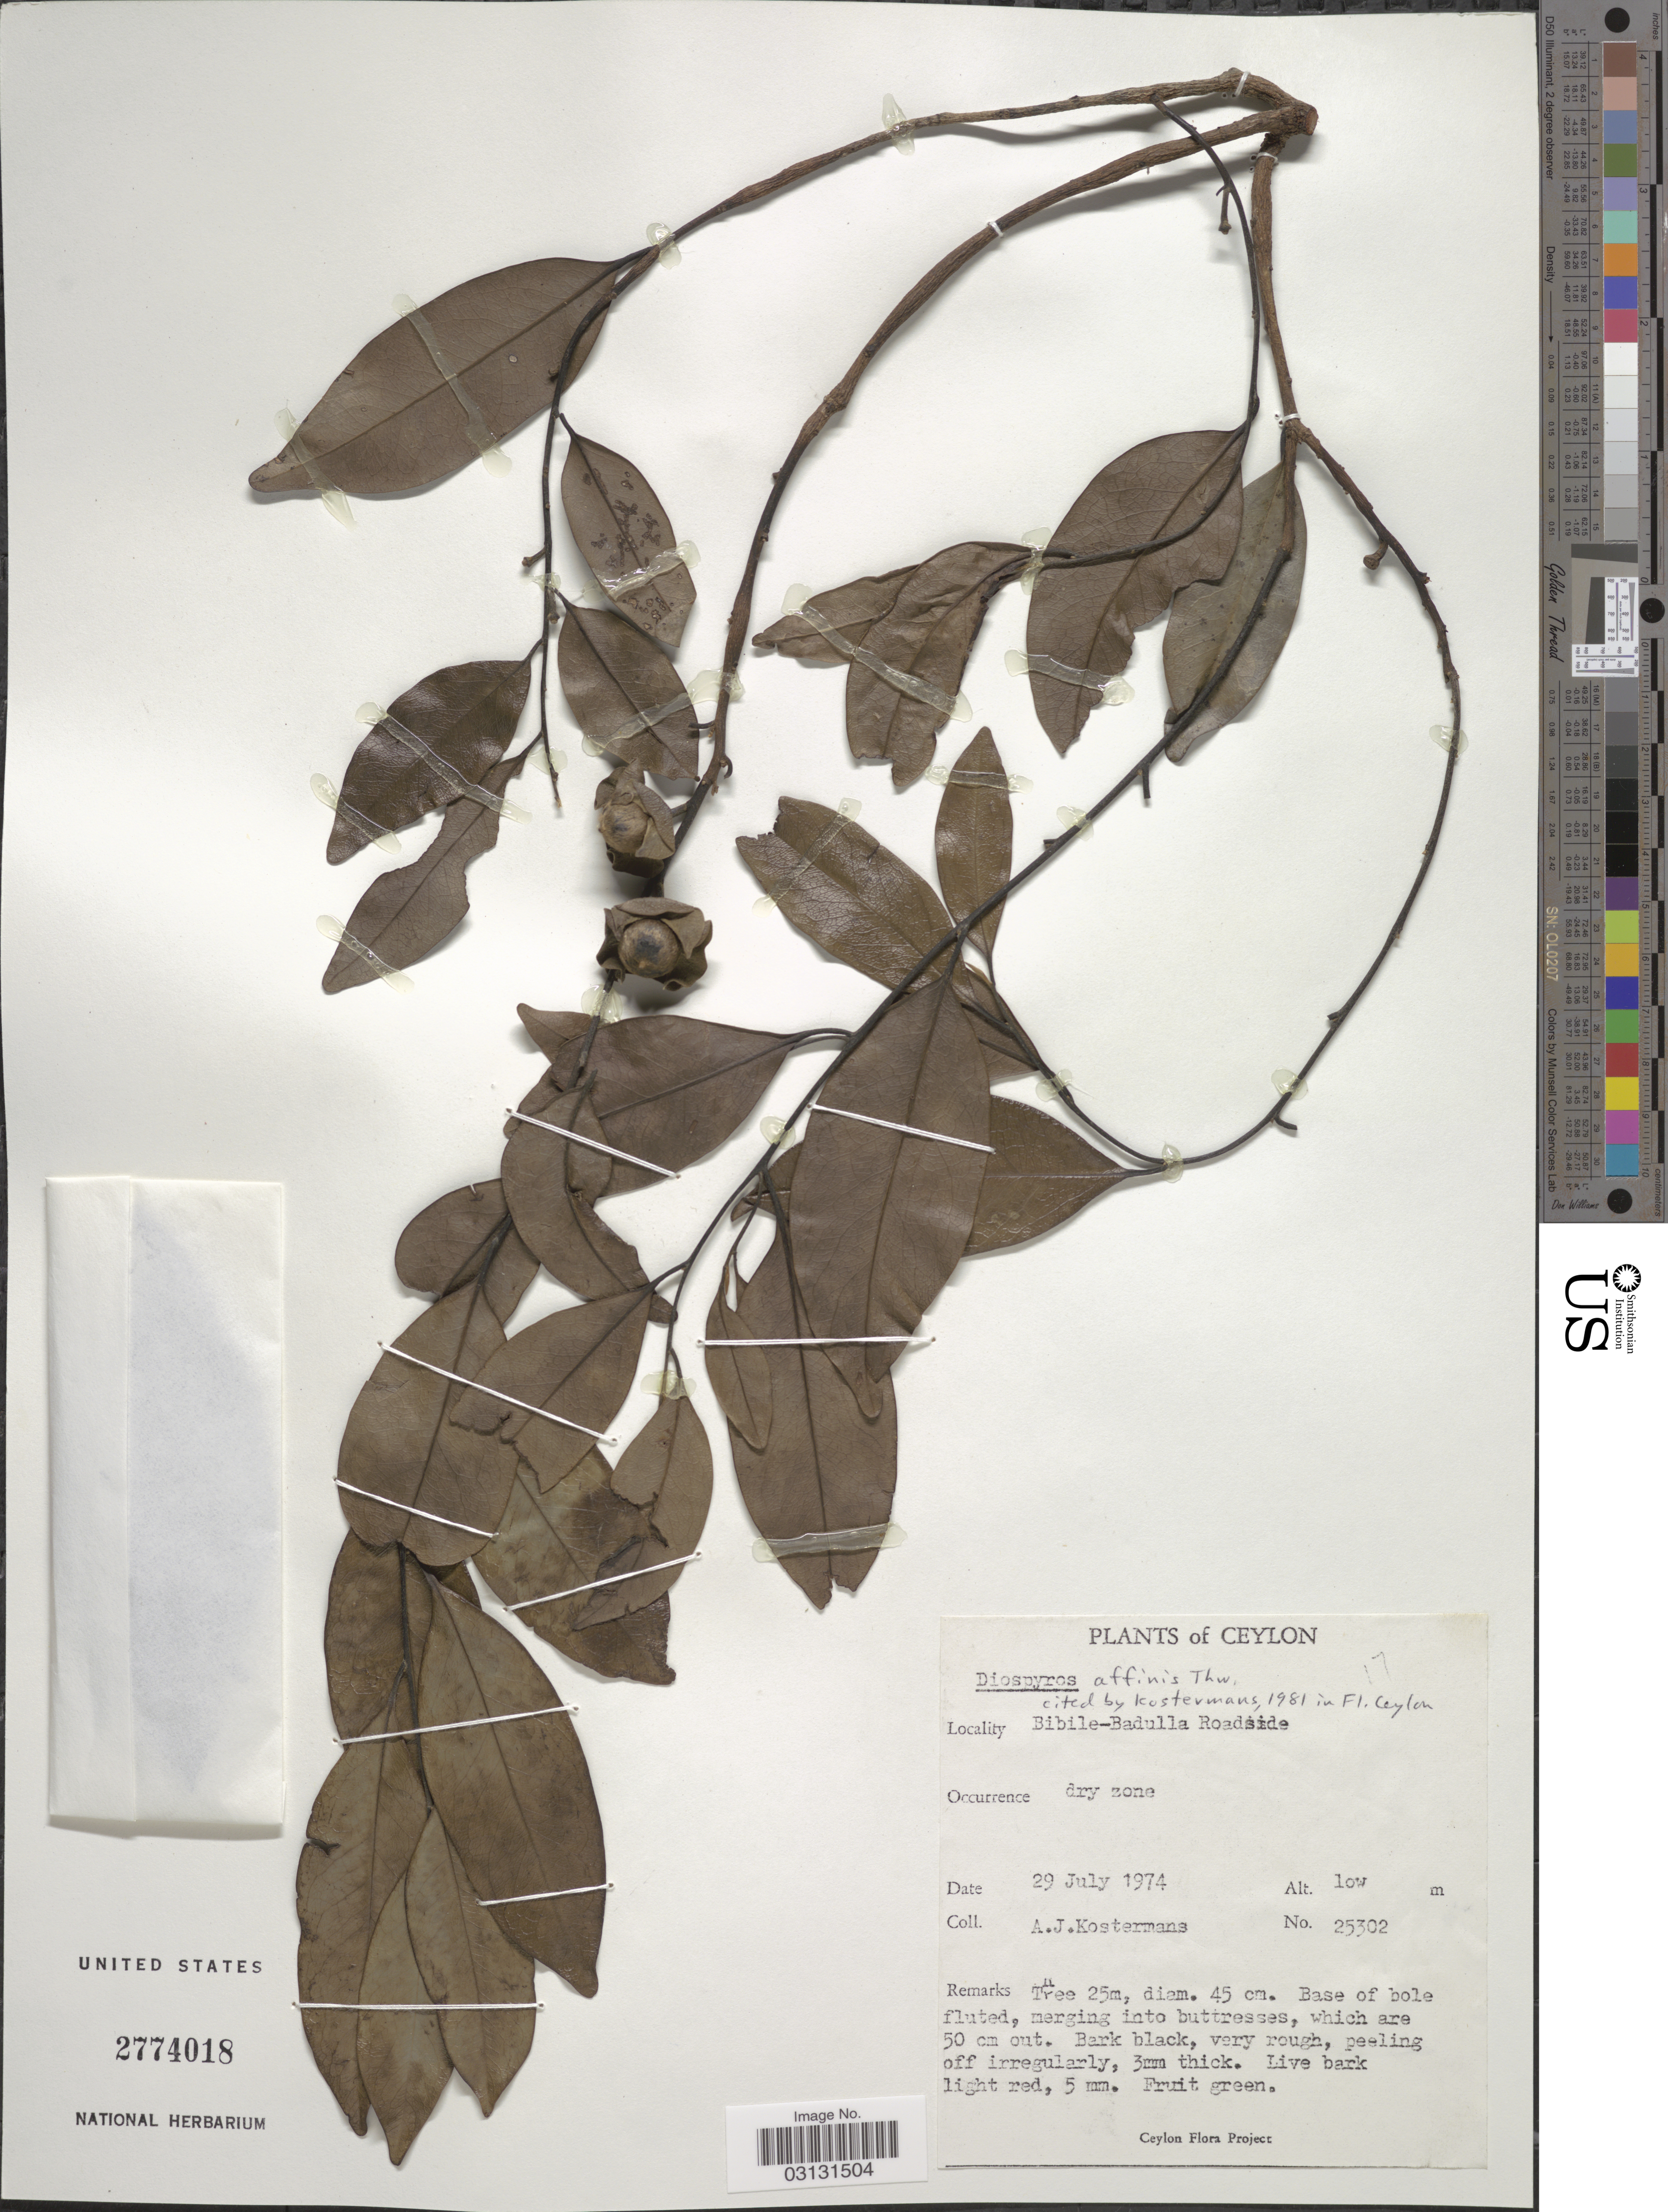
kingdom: Plantae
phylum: Tracheophyta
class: Magnoliopsida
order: Ericales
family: Ebenaceae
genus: Diospyros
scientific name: Diospyros affinis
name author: Thwaites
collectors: A. J. G. Kostermans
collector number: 25302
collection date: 1974-07-29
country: Sri Lanka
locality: Ceylon. Bibile-Badulla Roadside, dry zone.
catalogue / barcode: US 2774018